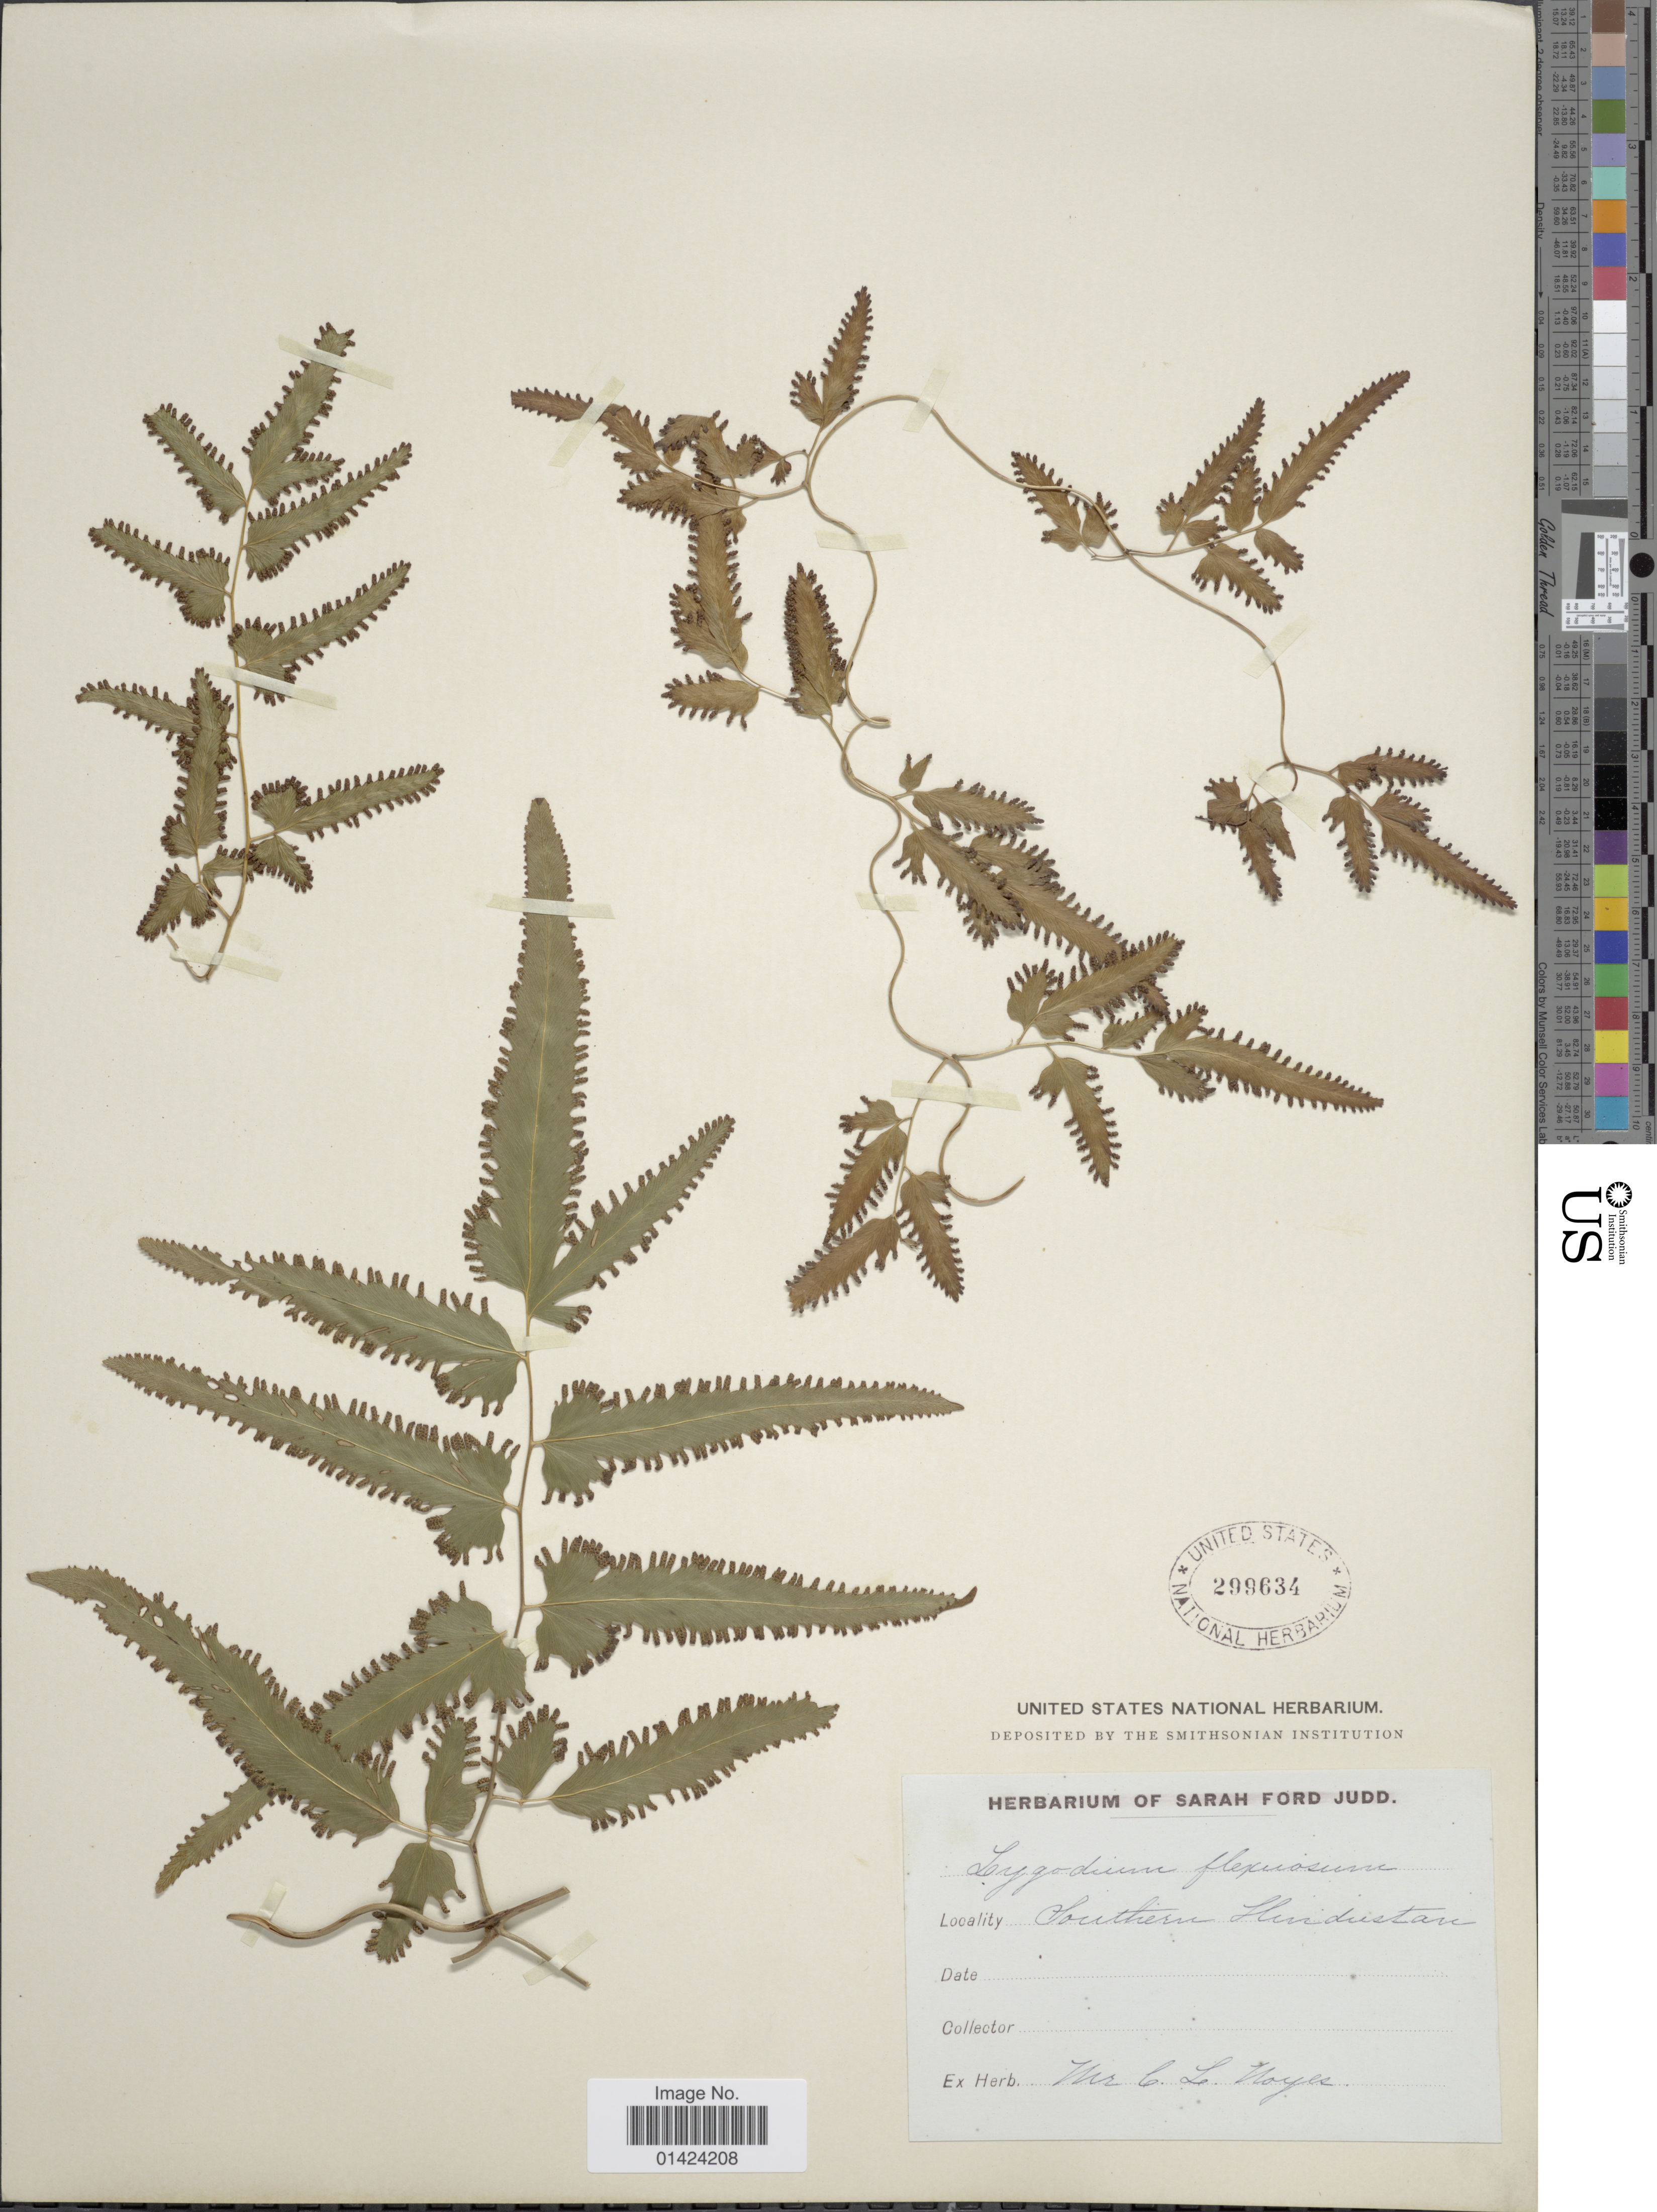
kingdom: Plantae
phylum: Tracheophyta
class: Polypodiopsida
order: Schizaeales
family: Lygodiaceae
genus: Lygodium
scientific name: Lygodium flexuosum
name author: Sw.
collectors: ex herb. C. L. Noyes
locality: Southern Hindustan.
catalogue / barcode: US 299634